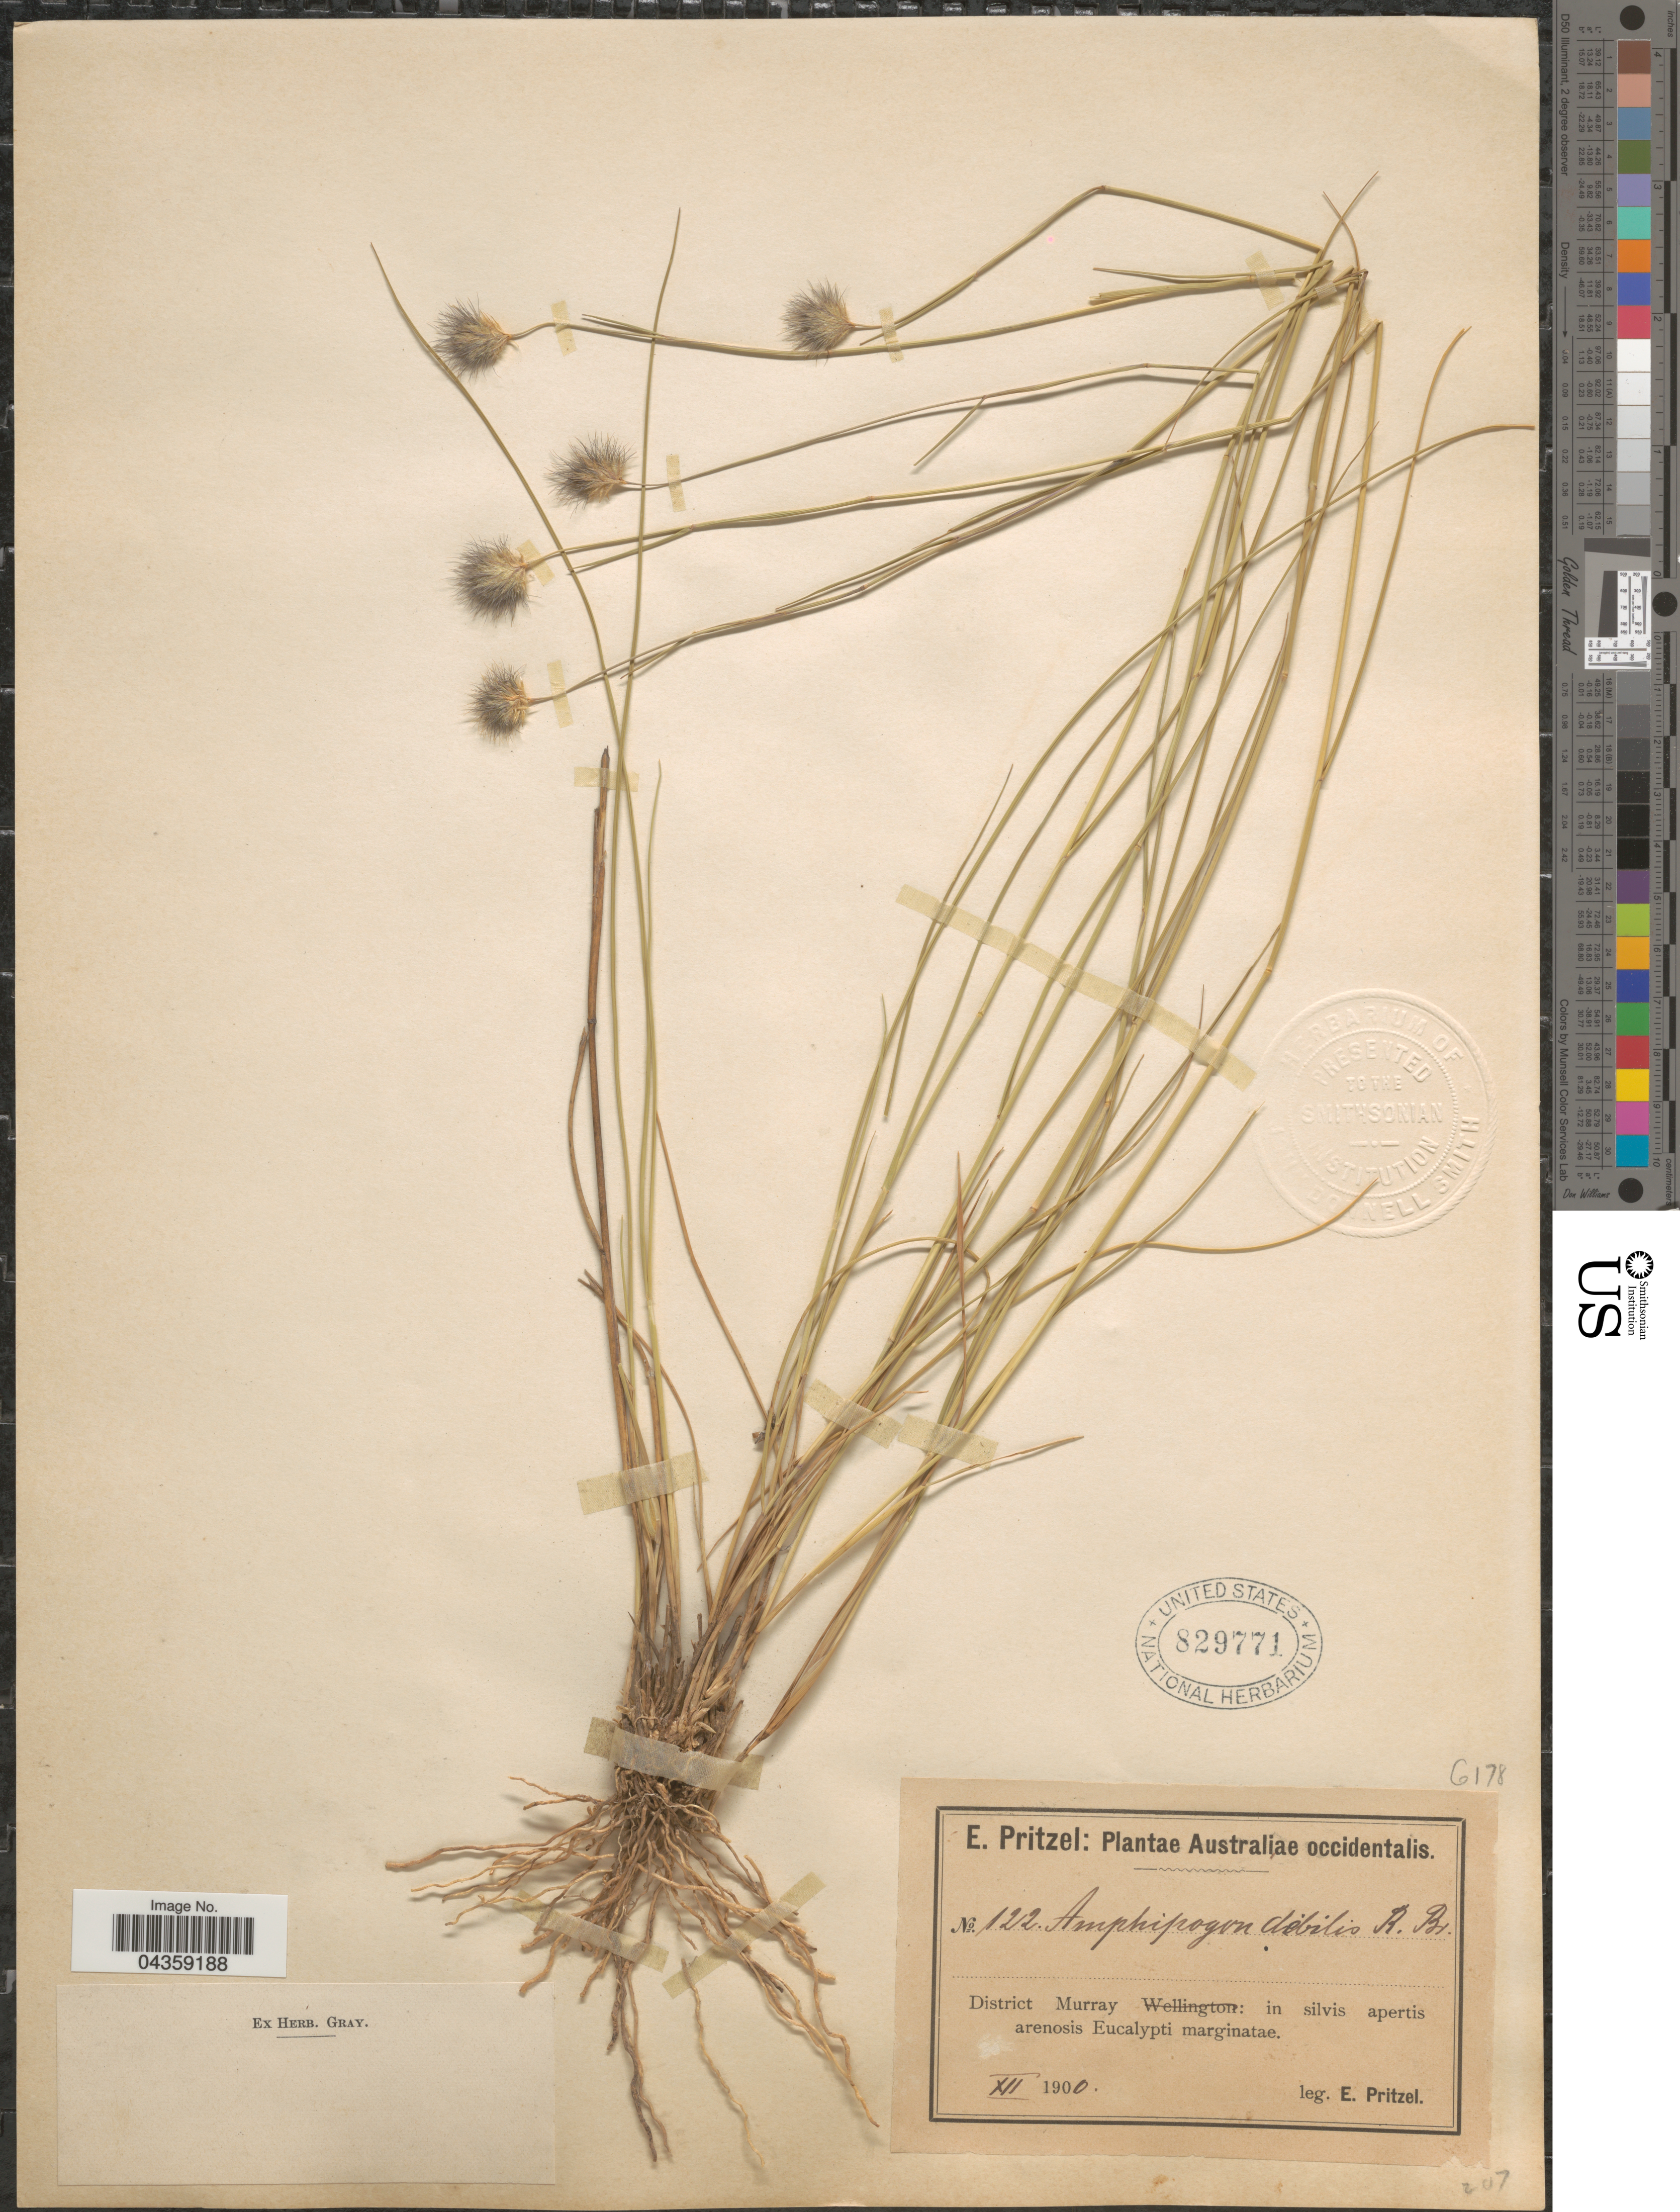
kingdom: Plantae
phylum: Tracheophyta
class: Liliopsida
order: Poales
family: Poaceae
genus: Amphipogon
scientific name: Amphipogon debilis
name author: R. Br.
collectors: E. G. Pritzel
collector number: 122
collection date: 1900-12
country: Australia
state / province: South Australia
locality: Australiae occidentalis. District Murray: in silvis apertis arenosis Eucalypti marginatae.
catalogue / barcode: US 829771